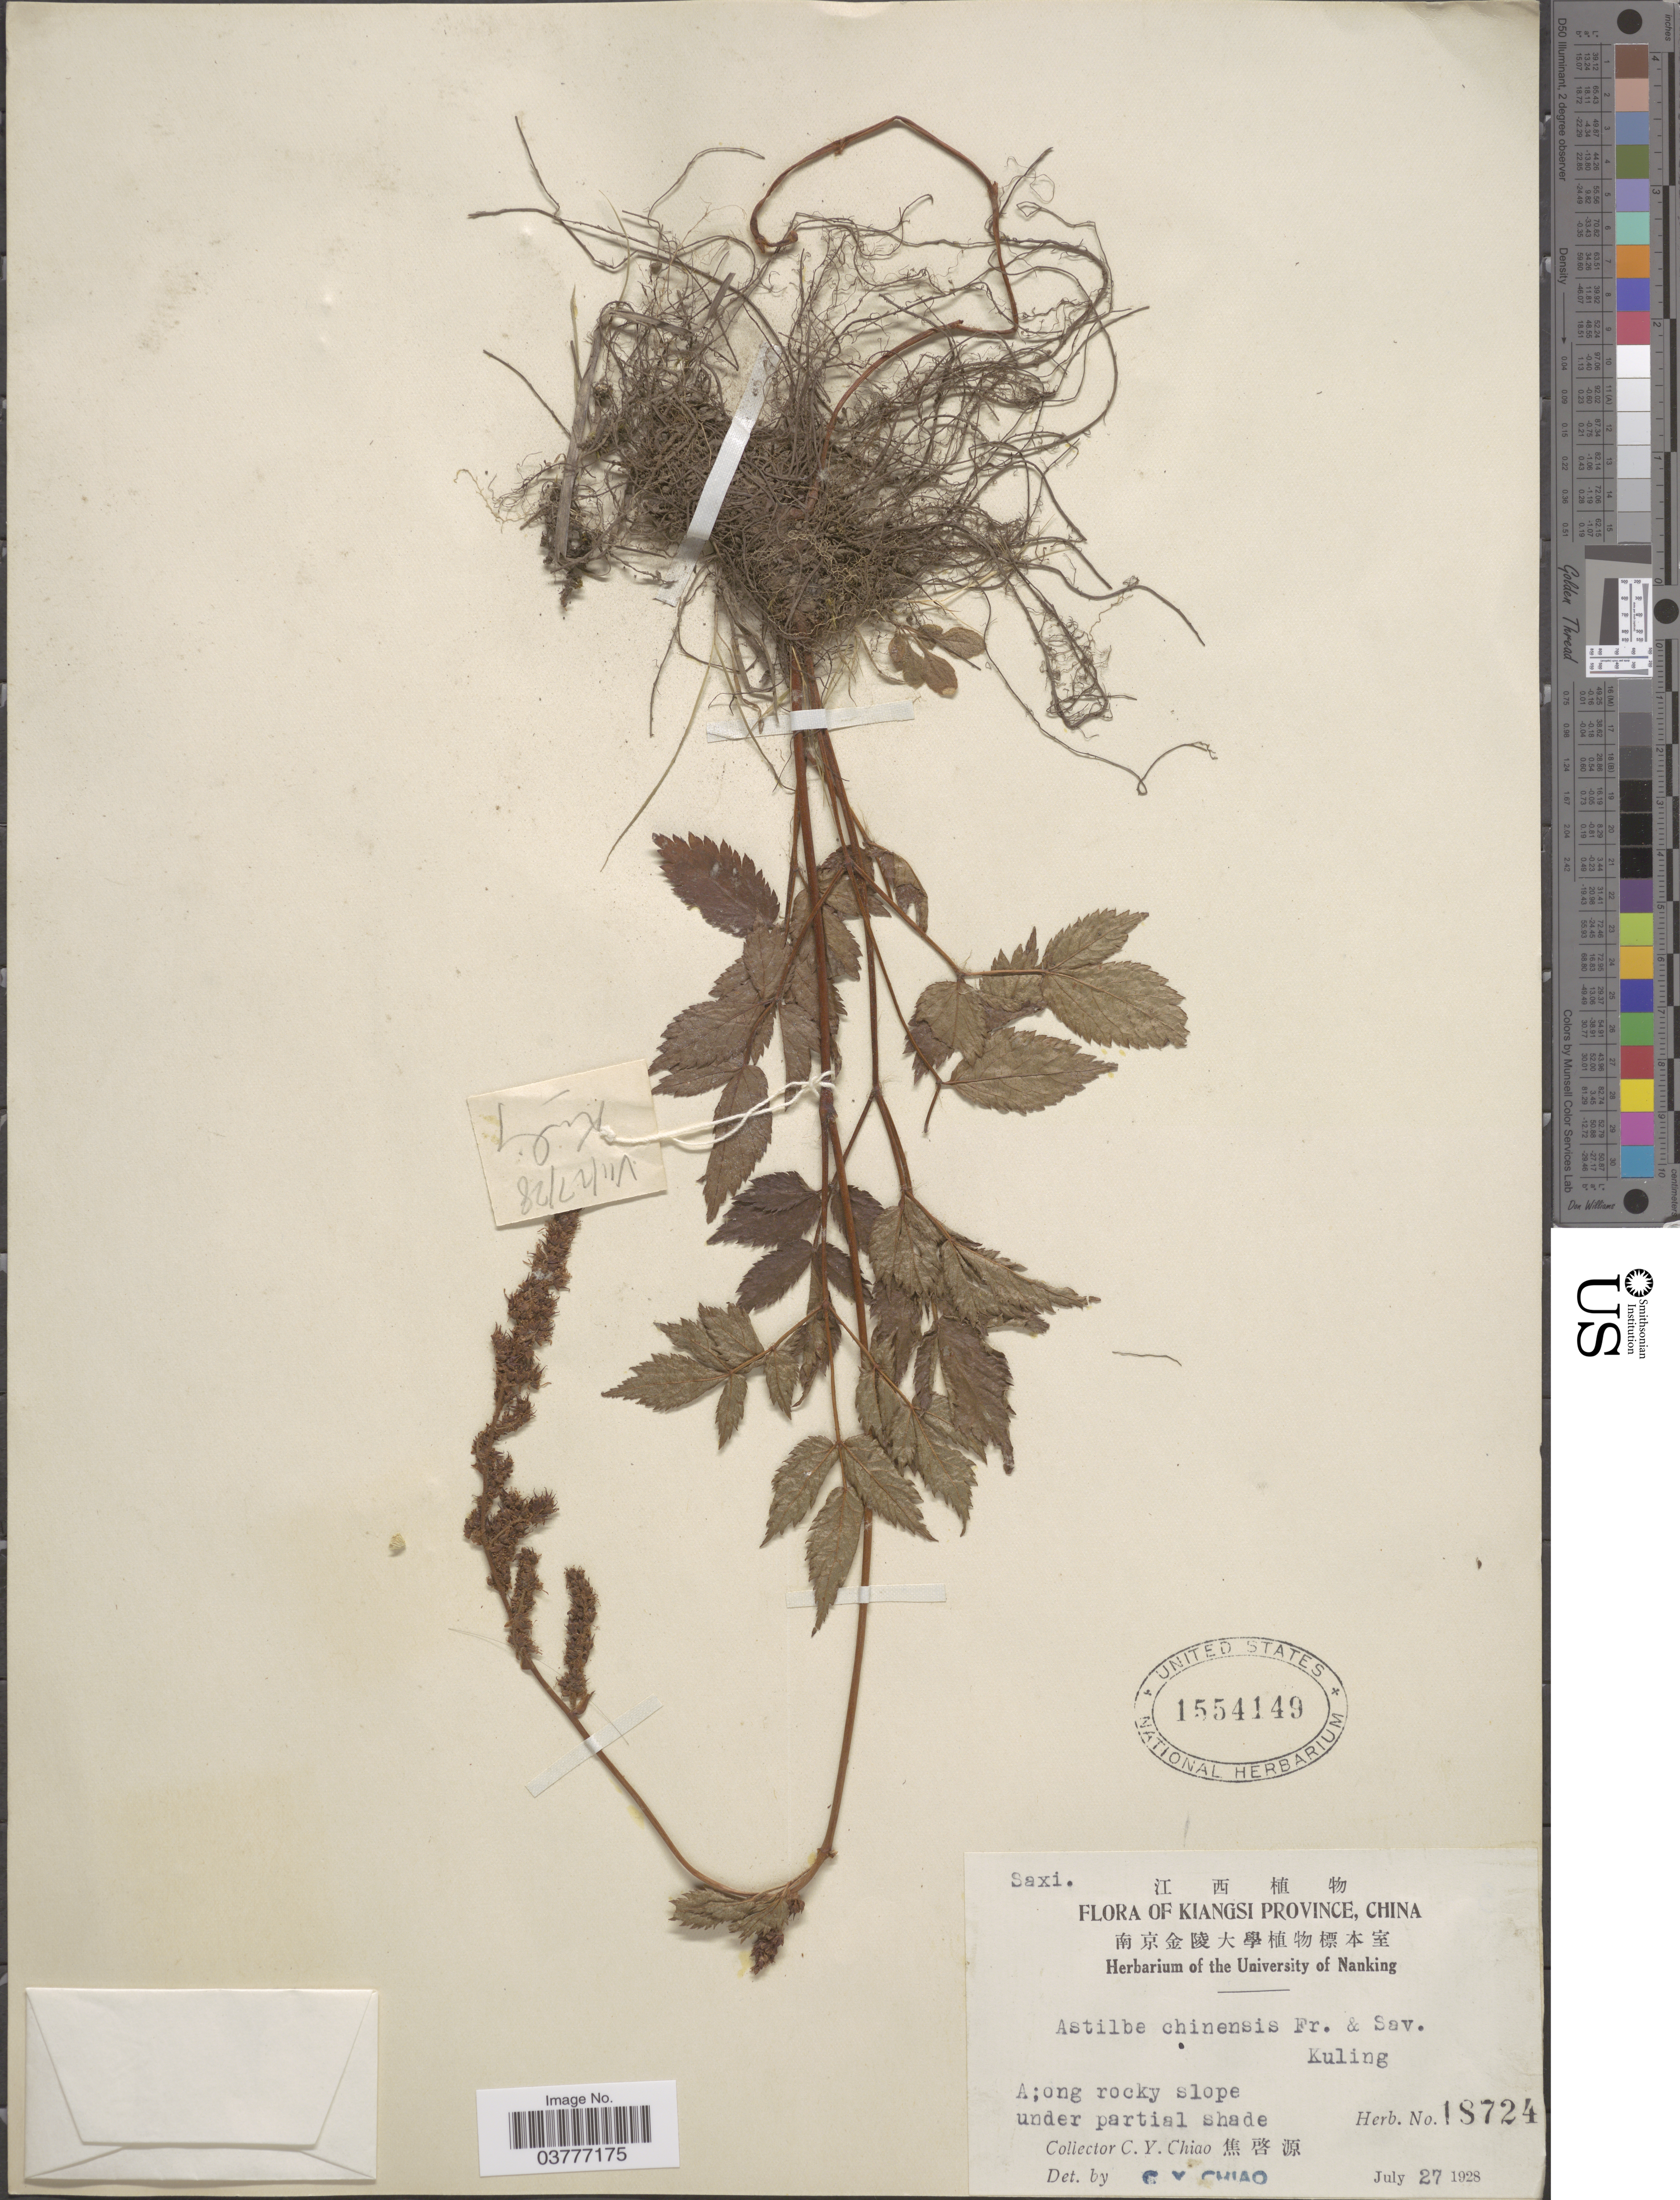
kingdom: Plantae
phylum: Tracheophyta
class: Magnoliopsida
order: Saxifragales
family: Saxifragaceae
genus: Astilbe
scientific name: Astilbe chinensis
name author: (Maxim.) Franch. & Sav.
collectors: C. Y. Chiao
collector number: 18724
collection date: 1928-07-27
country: China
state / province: Jiangxi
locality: Kiangsi Province.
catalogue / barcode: US 1554149